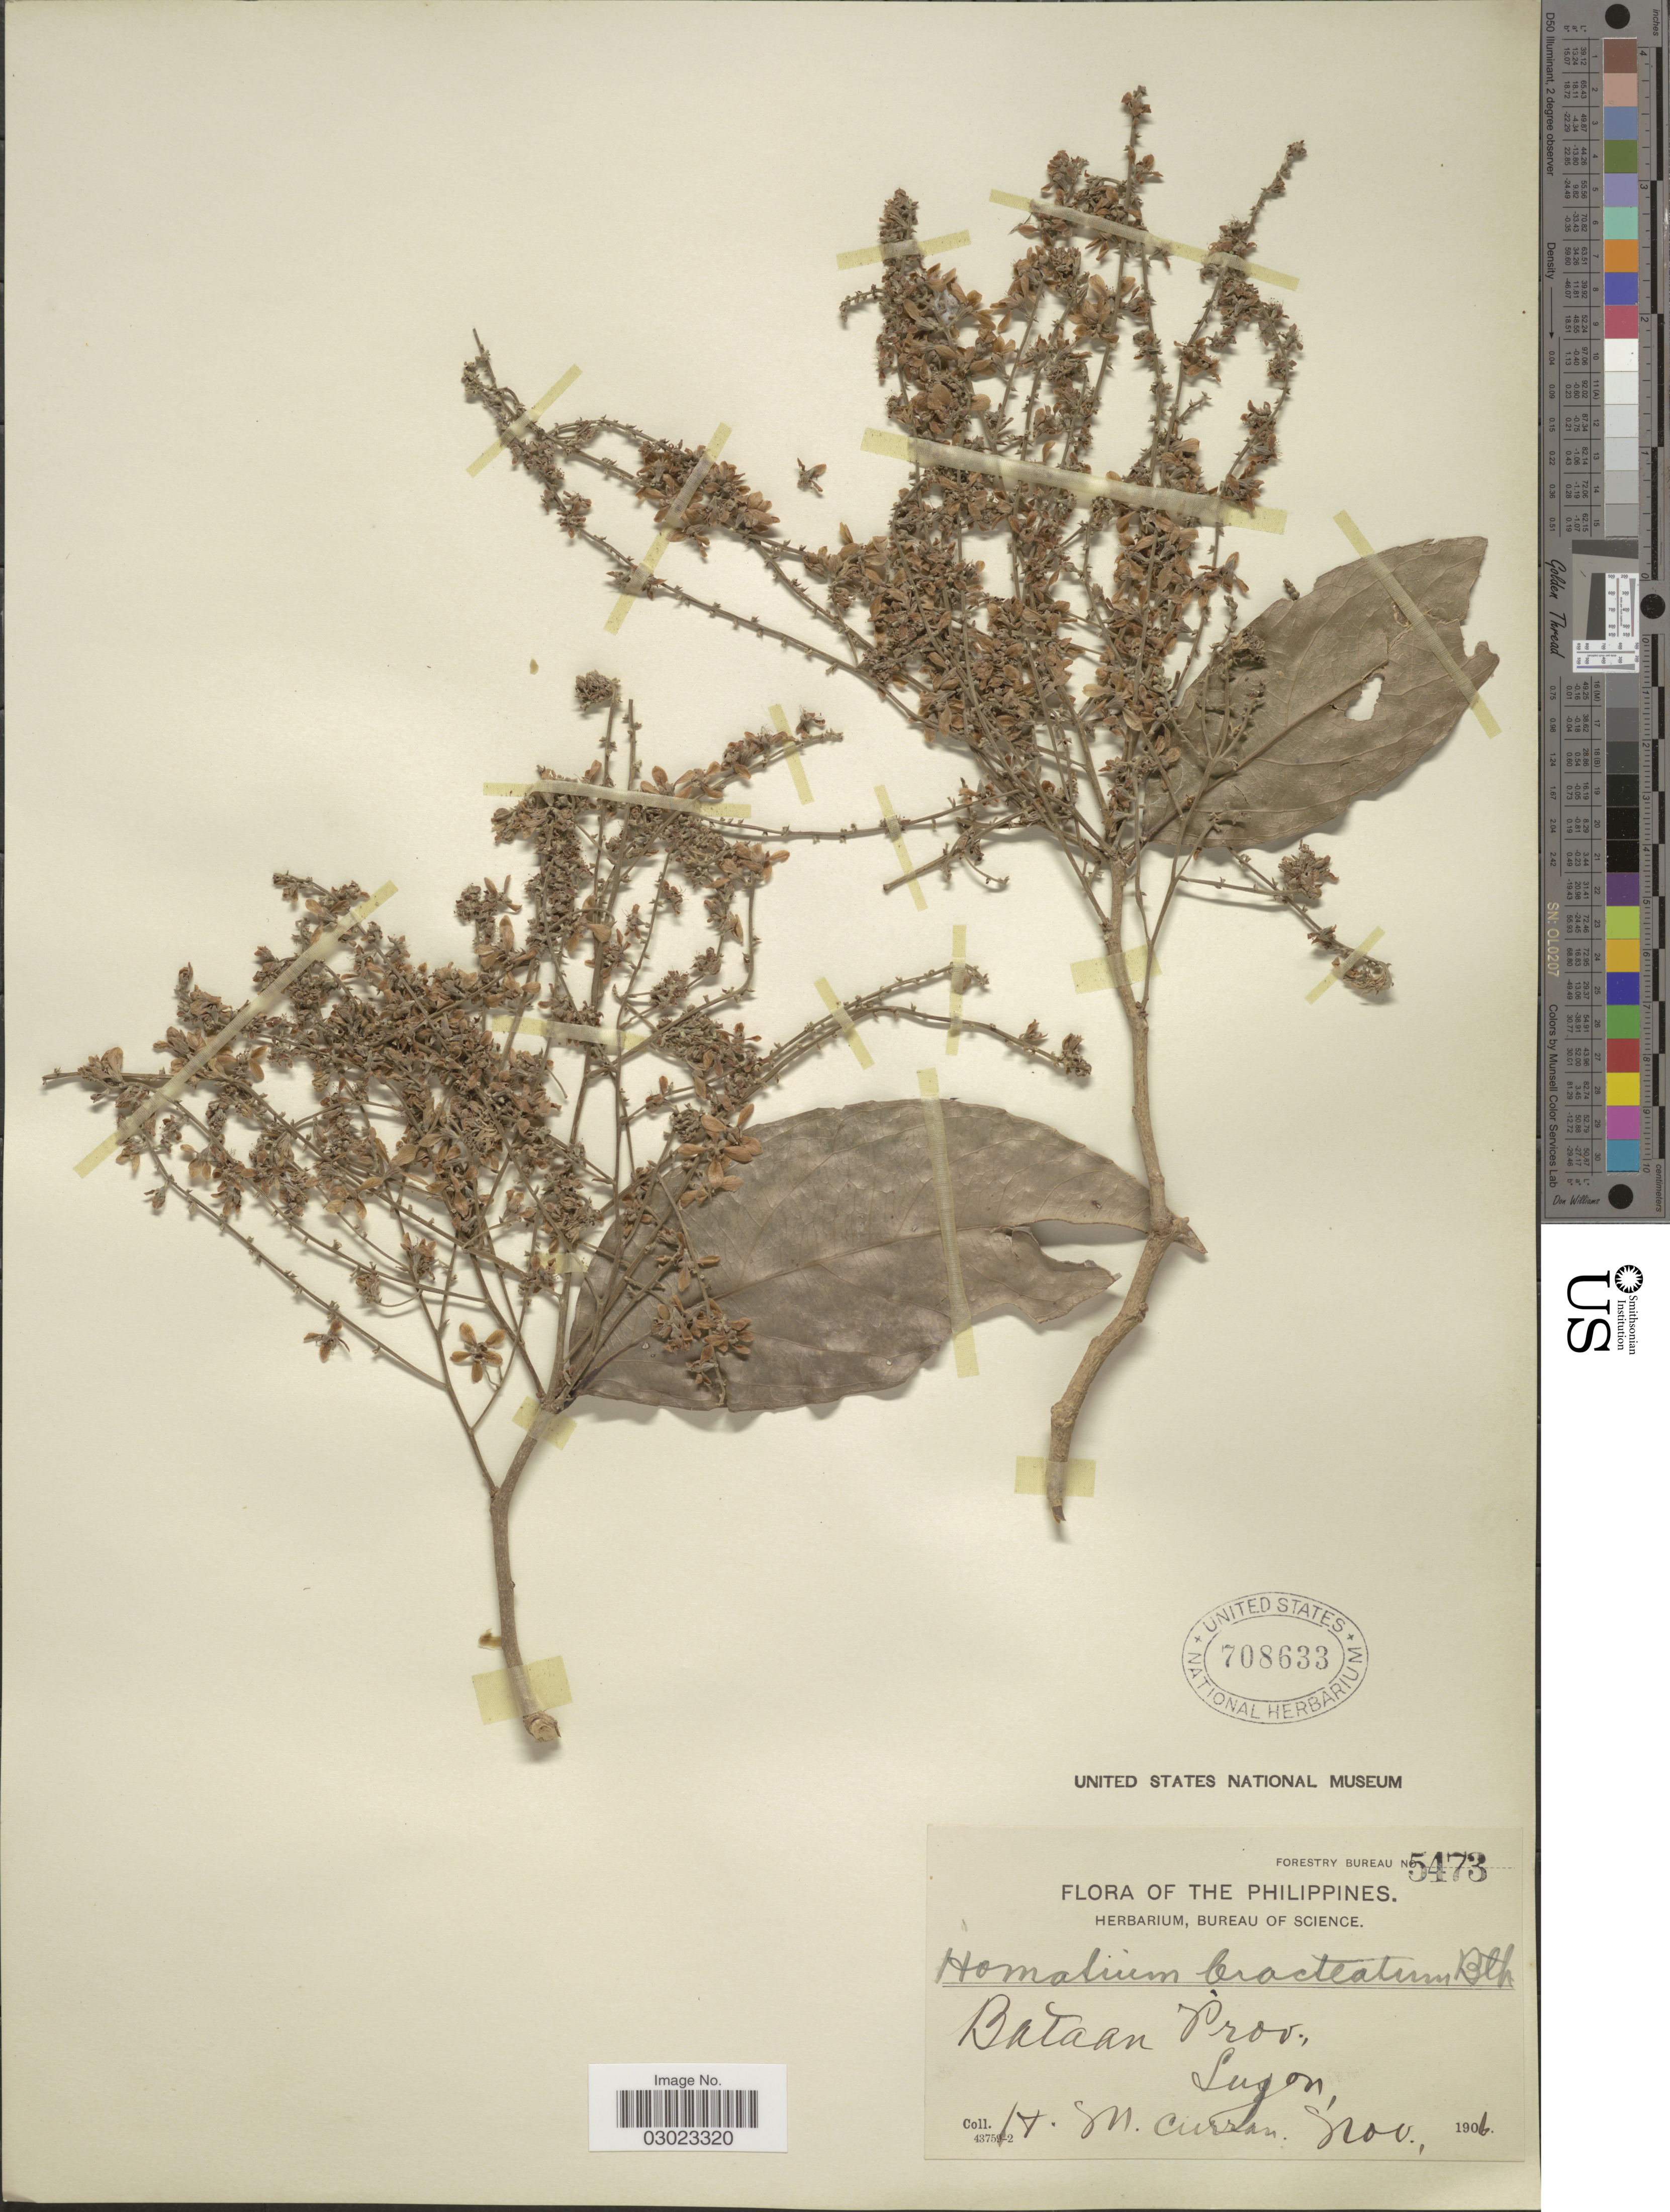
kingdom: Plantae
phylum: Tracheophyta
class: Magnoliopsida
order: Malpighiales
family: Salicaceae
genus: Homalium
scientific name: Homalium bracteatum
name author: Benth.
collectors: H. M. Curran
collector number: Forestry Bureau 5473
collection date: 1906-11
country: Philippines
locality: Bataan Prov., Luzon.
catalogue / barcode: US 708633